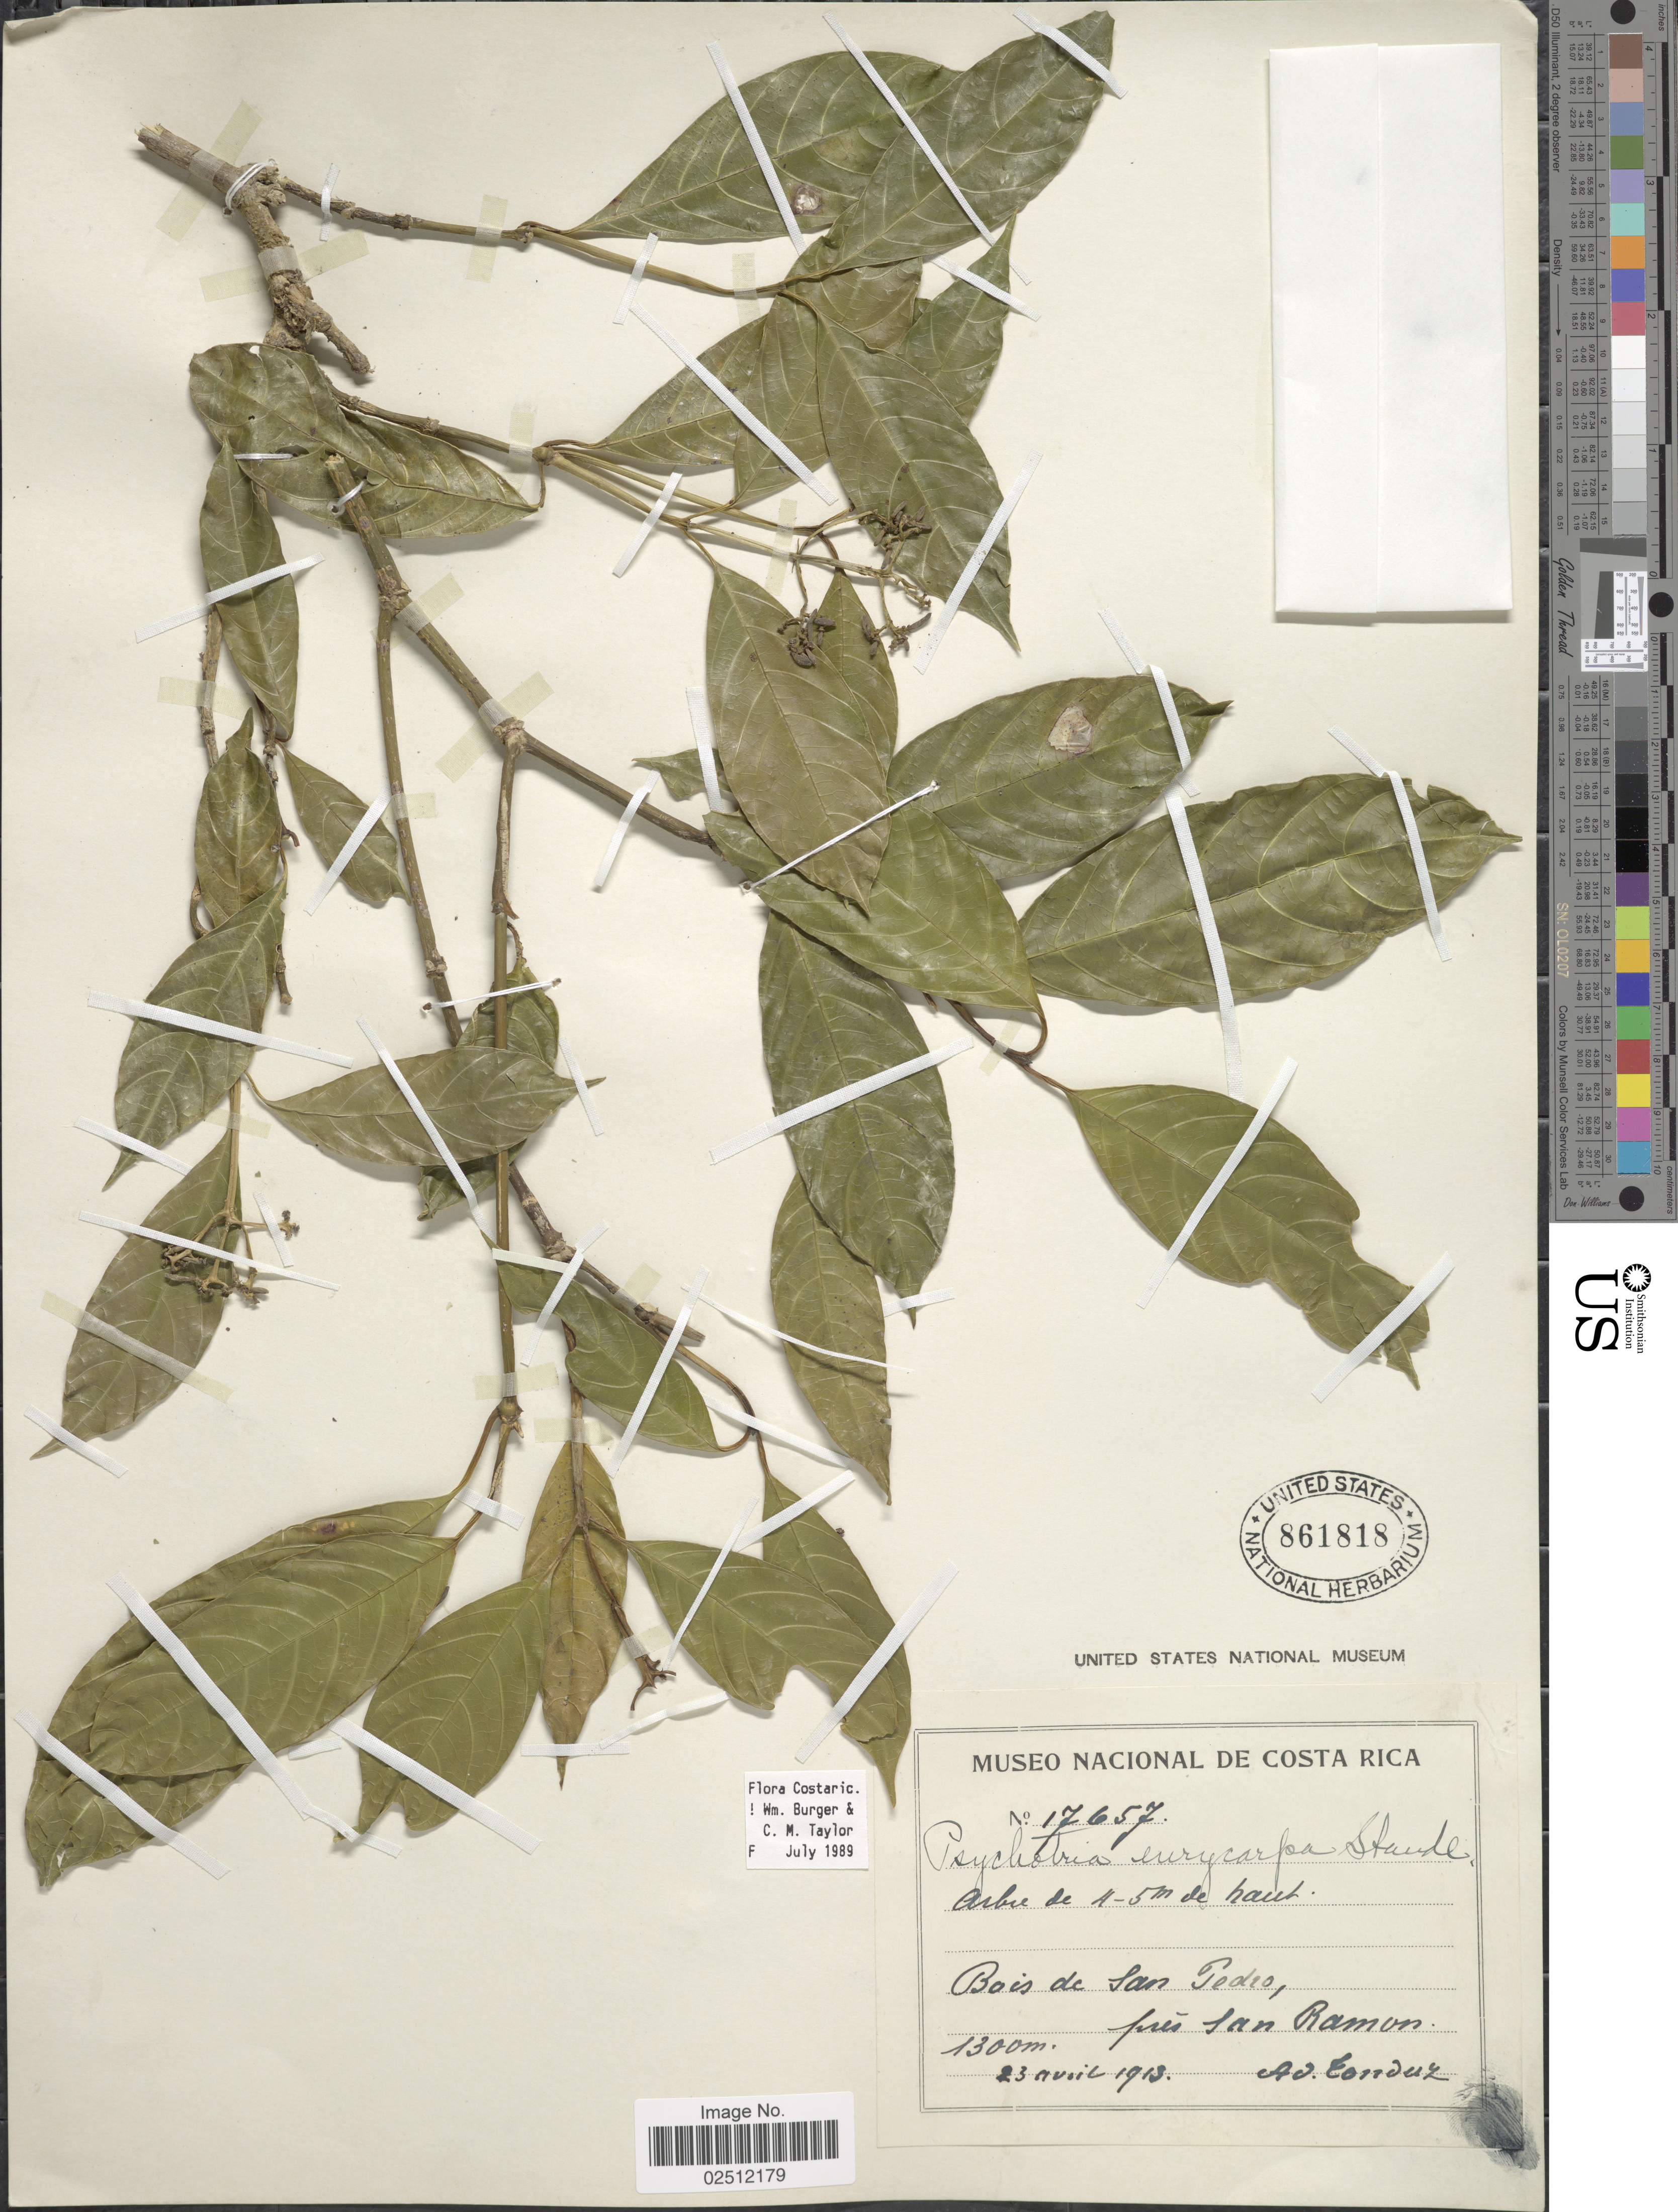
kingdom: Plantae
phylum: Tracheophyta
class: Magnoliopsida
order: Gentianales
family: Rubiaceae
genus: Psychotria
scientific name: Psychotria eurycarpa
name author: Standl.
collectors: A. Tonduz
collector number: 17657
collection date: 1913-04-23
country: Costa Rica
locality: Bois de San Pedro, prés San Ramon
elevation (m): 1300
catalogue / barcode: US 861818